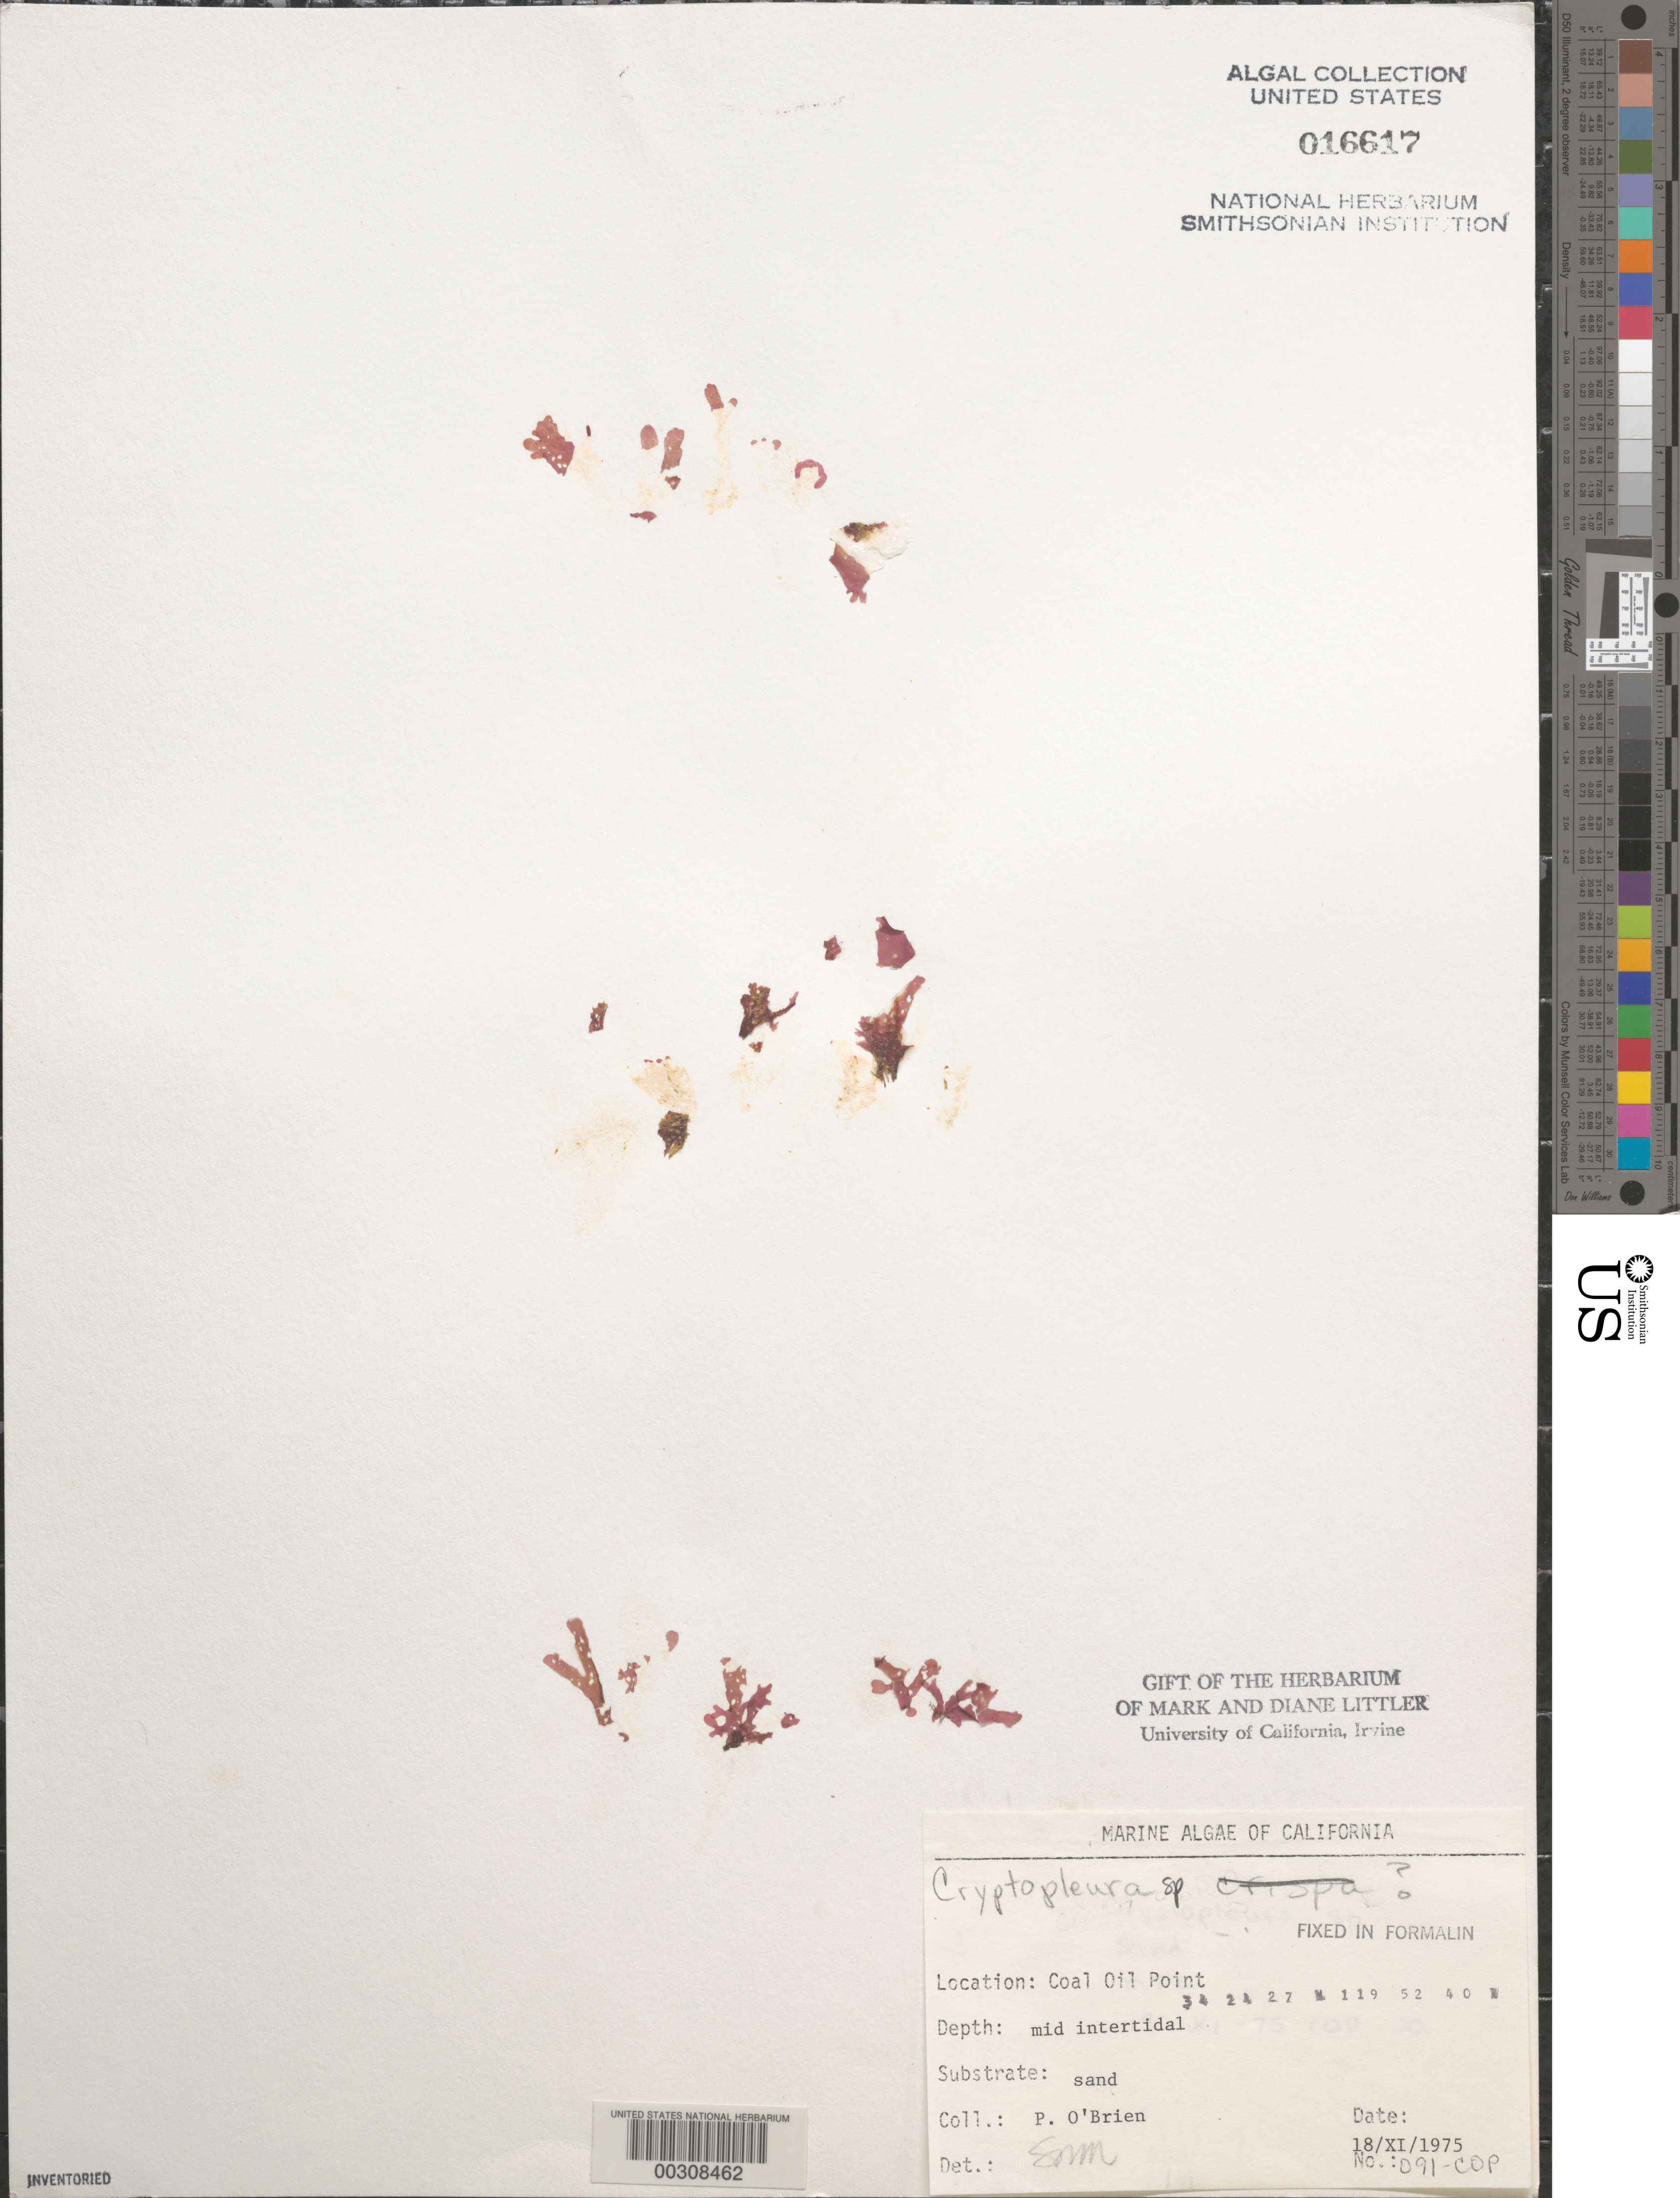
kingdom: Plantae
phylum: Rhodophyta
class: Florideophyceae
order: Ceramiales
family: Delesseriaceae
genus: Cryptopleura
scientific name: Cryptopleura sp.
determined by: Murray, S. N.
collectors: P. O'Brien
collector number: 091-cop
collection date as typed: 18 Nov 1975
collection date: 1975-11-18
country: United States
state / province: California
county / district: Santa Barbara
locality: Coal Oil Point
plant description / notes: BLM-SOCALBIGHT Rocky Intertidal Survey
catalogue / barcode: US 16617